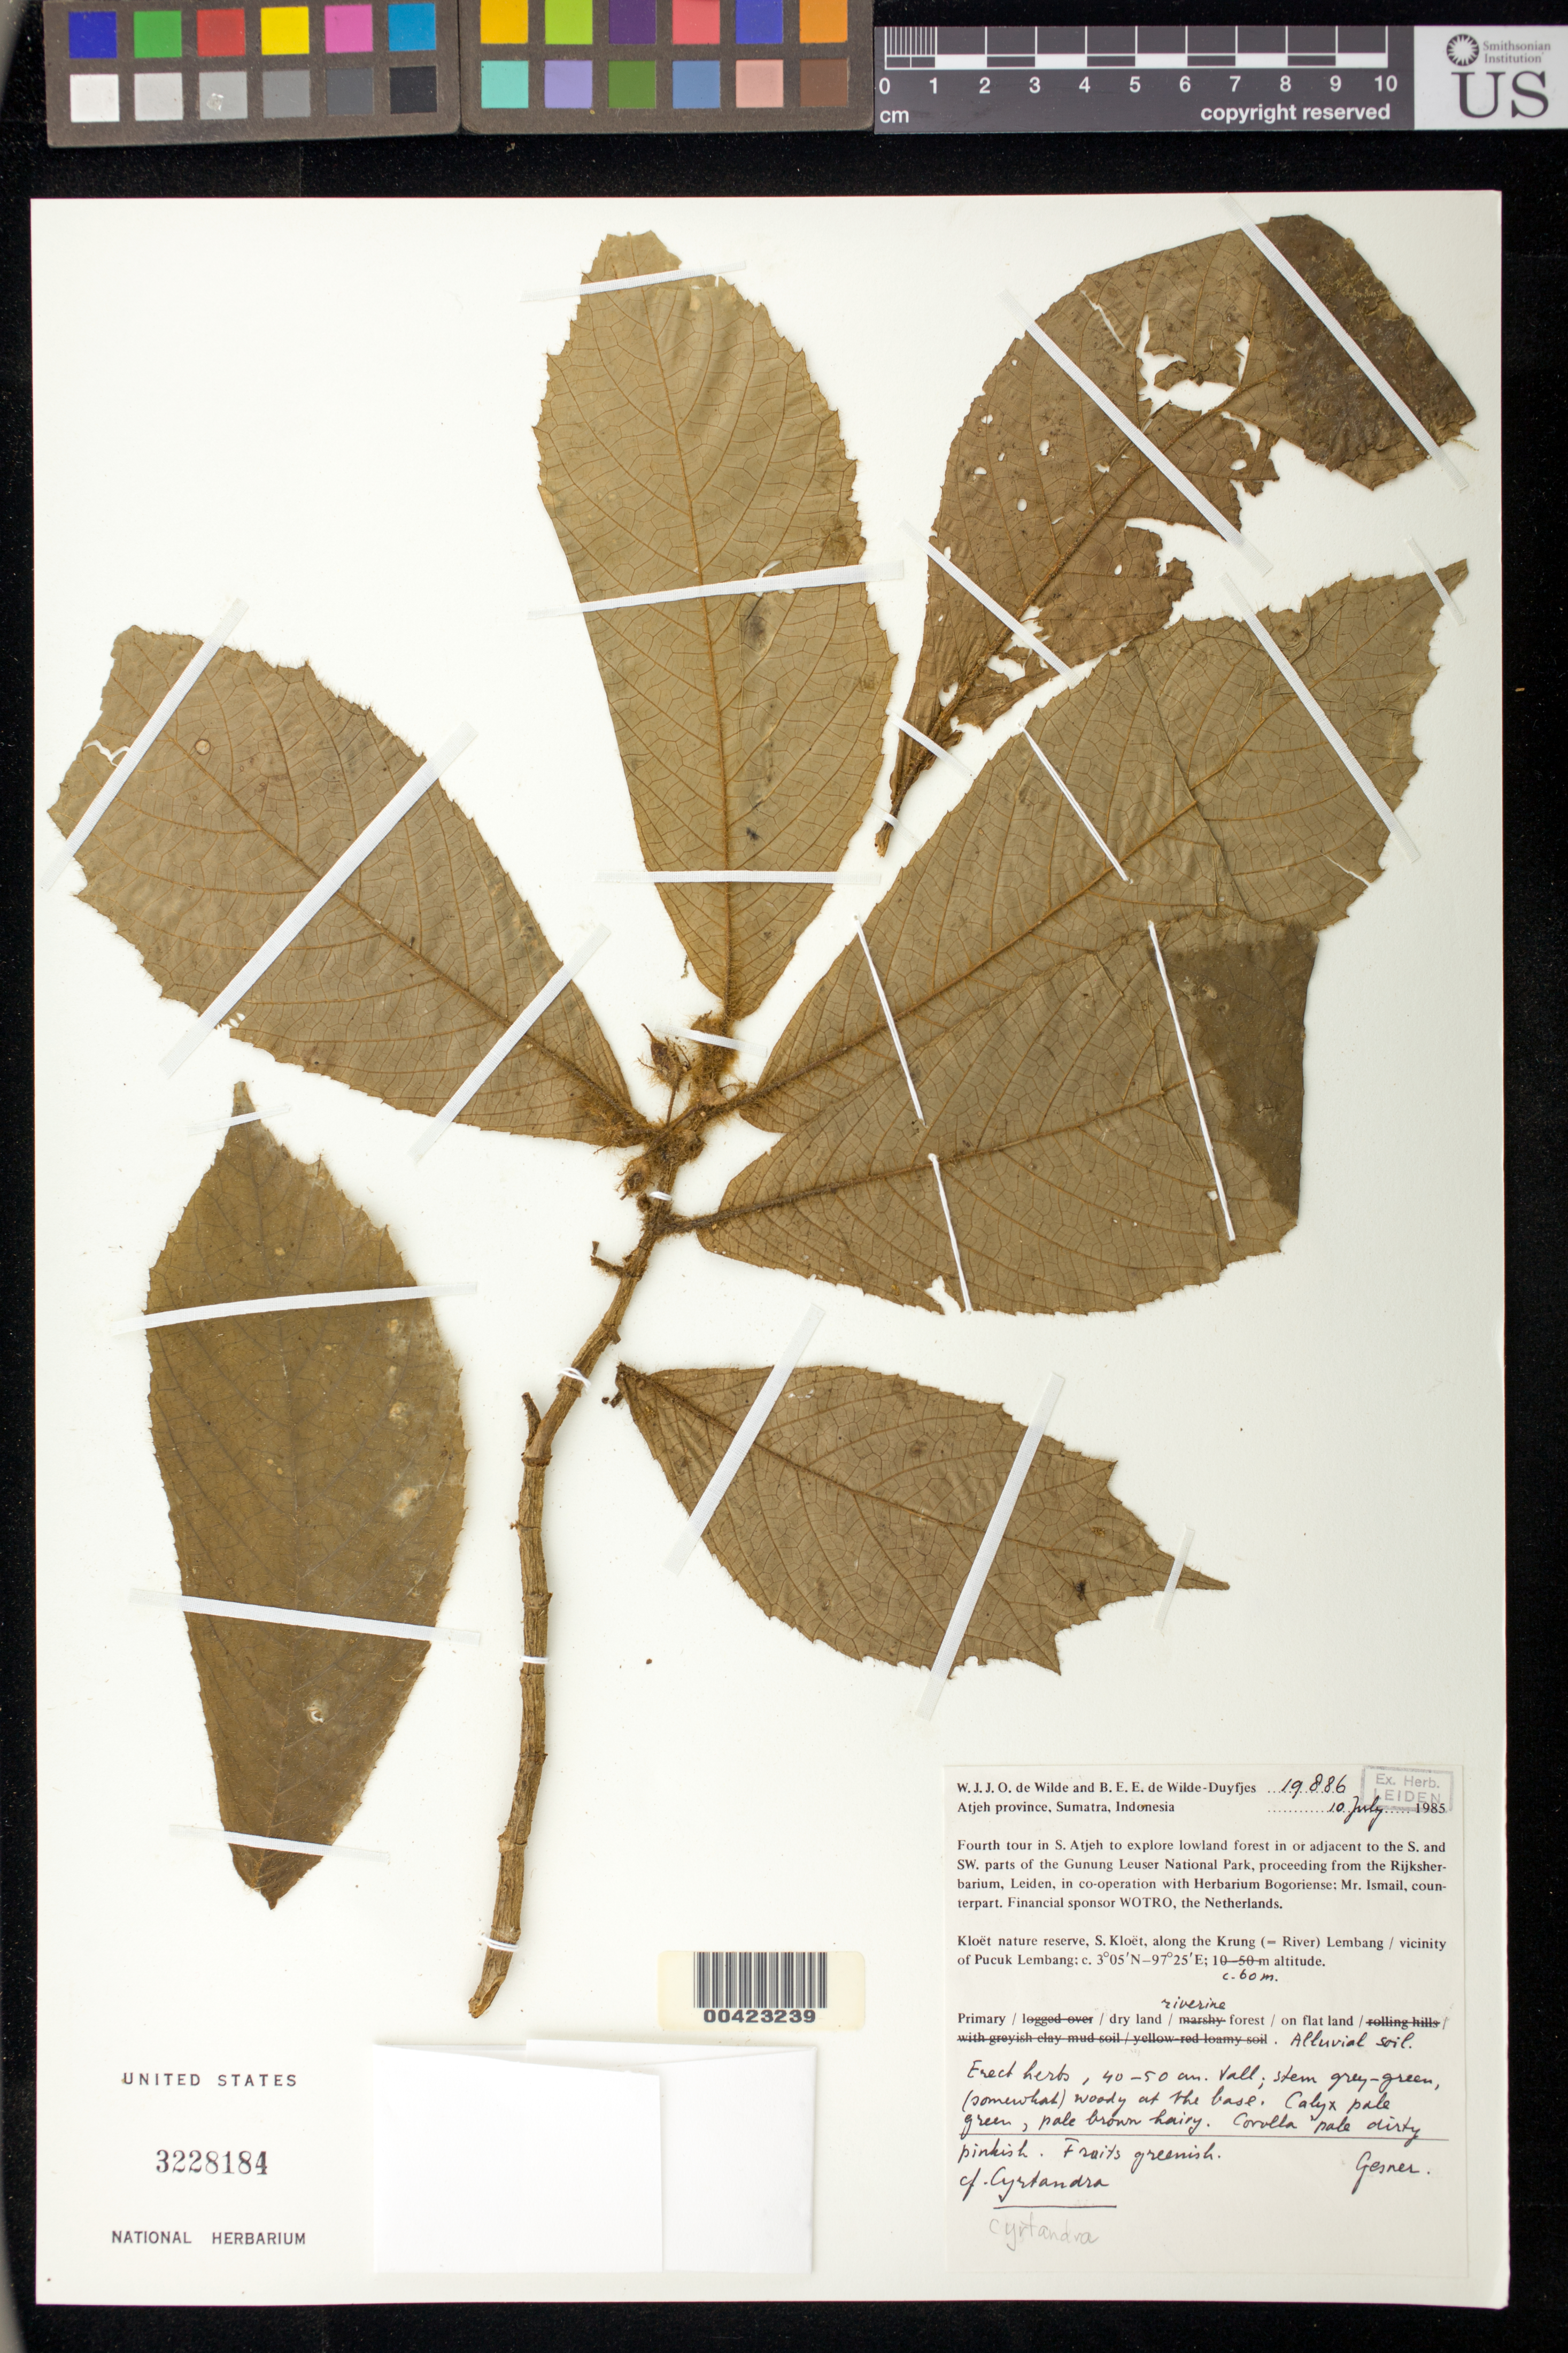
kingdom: Plantae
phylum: Tracheophyta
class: Magnoliopsida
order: Lamiales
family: Gesneriaceae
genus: Cyrtandra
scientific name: Cyrtandra sp.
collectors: W. J. de Wilde & B. E. de Wilde-Duyfjes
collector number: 19886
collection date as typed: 10 Jul 1985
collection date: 1985-07-10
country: Indonesia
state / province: Sumatra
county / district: Aceh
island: Sumatra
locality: Atjeh, Gunung leuser national park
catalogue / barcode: US 3228184